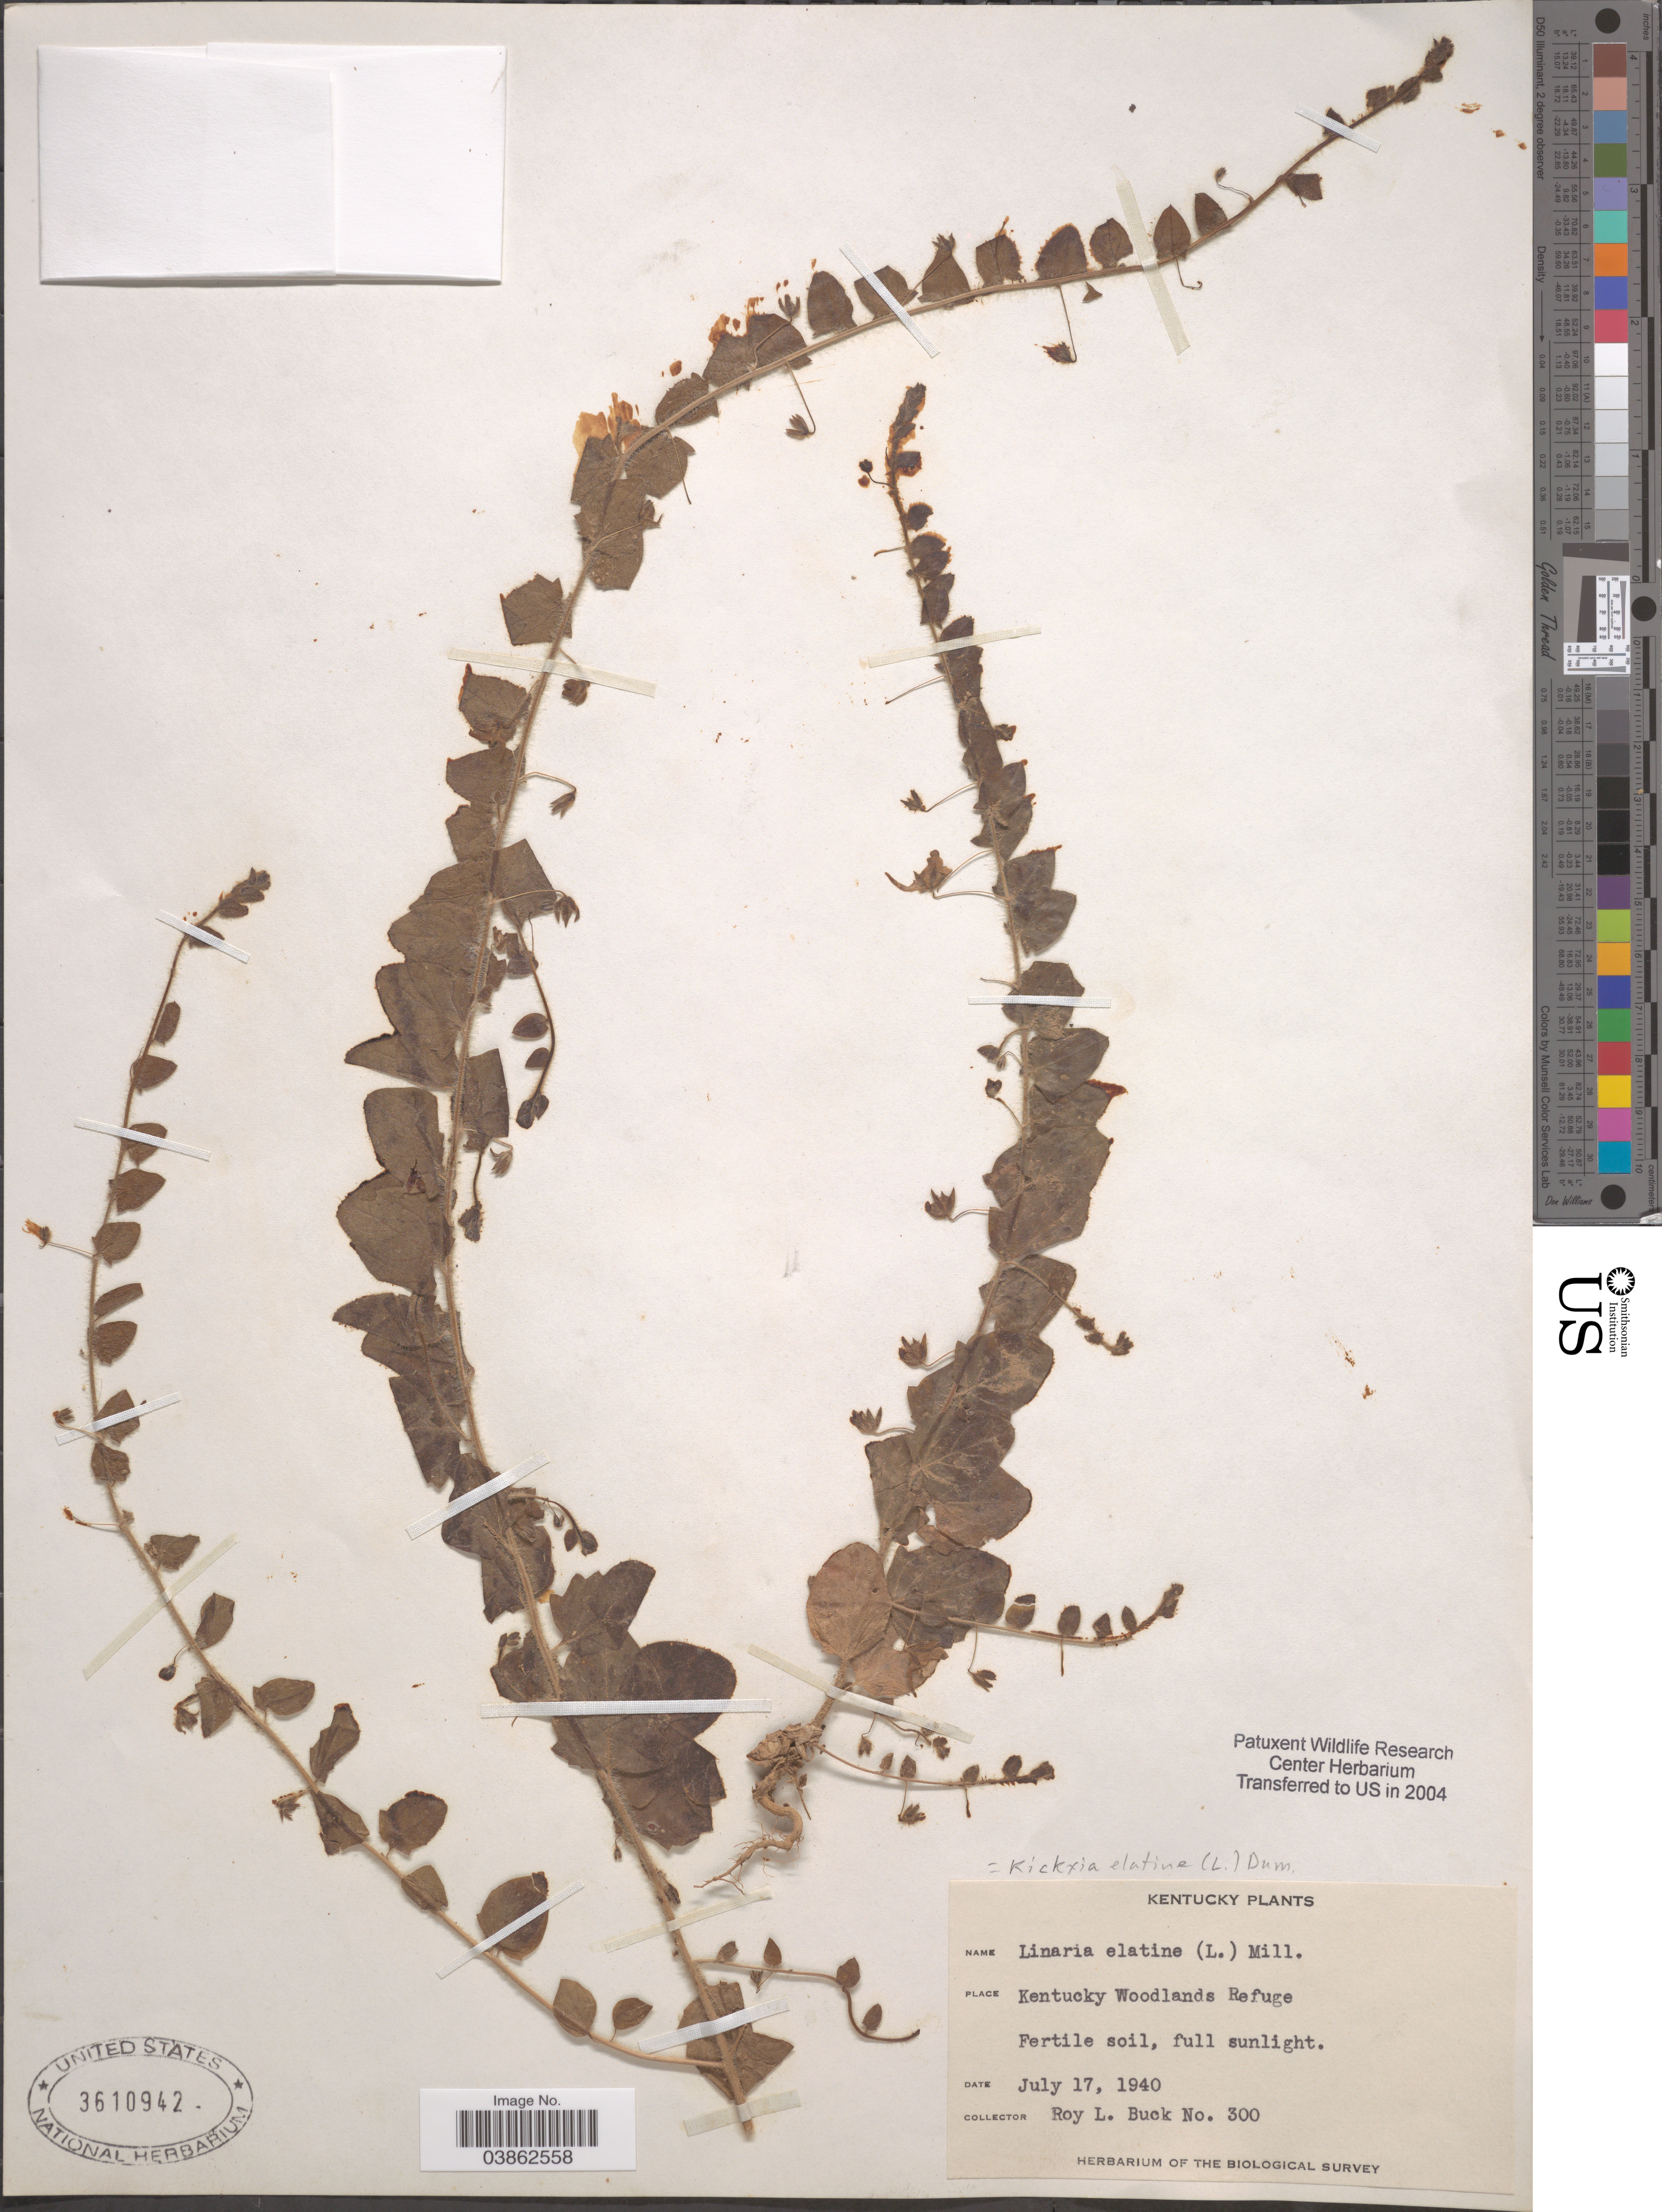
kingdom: Plantae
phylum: Tracheophyta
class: Magnoliopsida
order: Lamiales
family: Plantaginaceae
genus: Kickxia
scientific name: Kickxia elatine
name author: (L.) Dumort.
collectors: R. Buck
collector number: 300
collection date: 1940-07-17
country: United States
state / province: Kentucky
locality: Kentucky Woodlands Refuge.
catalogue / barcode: US 3610942